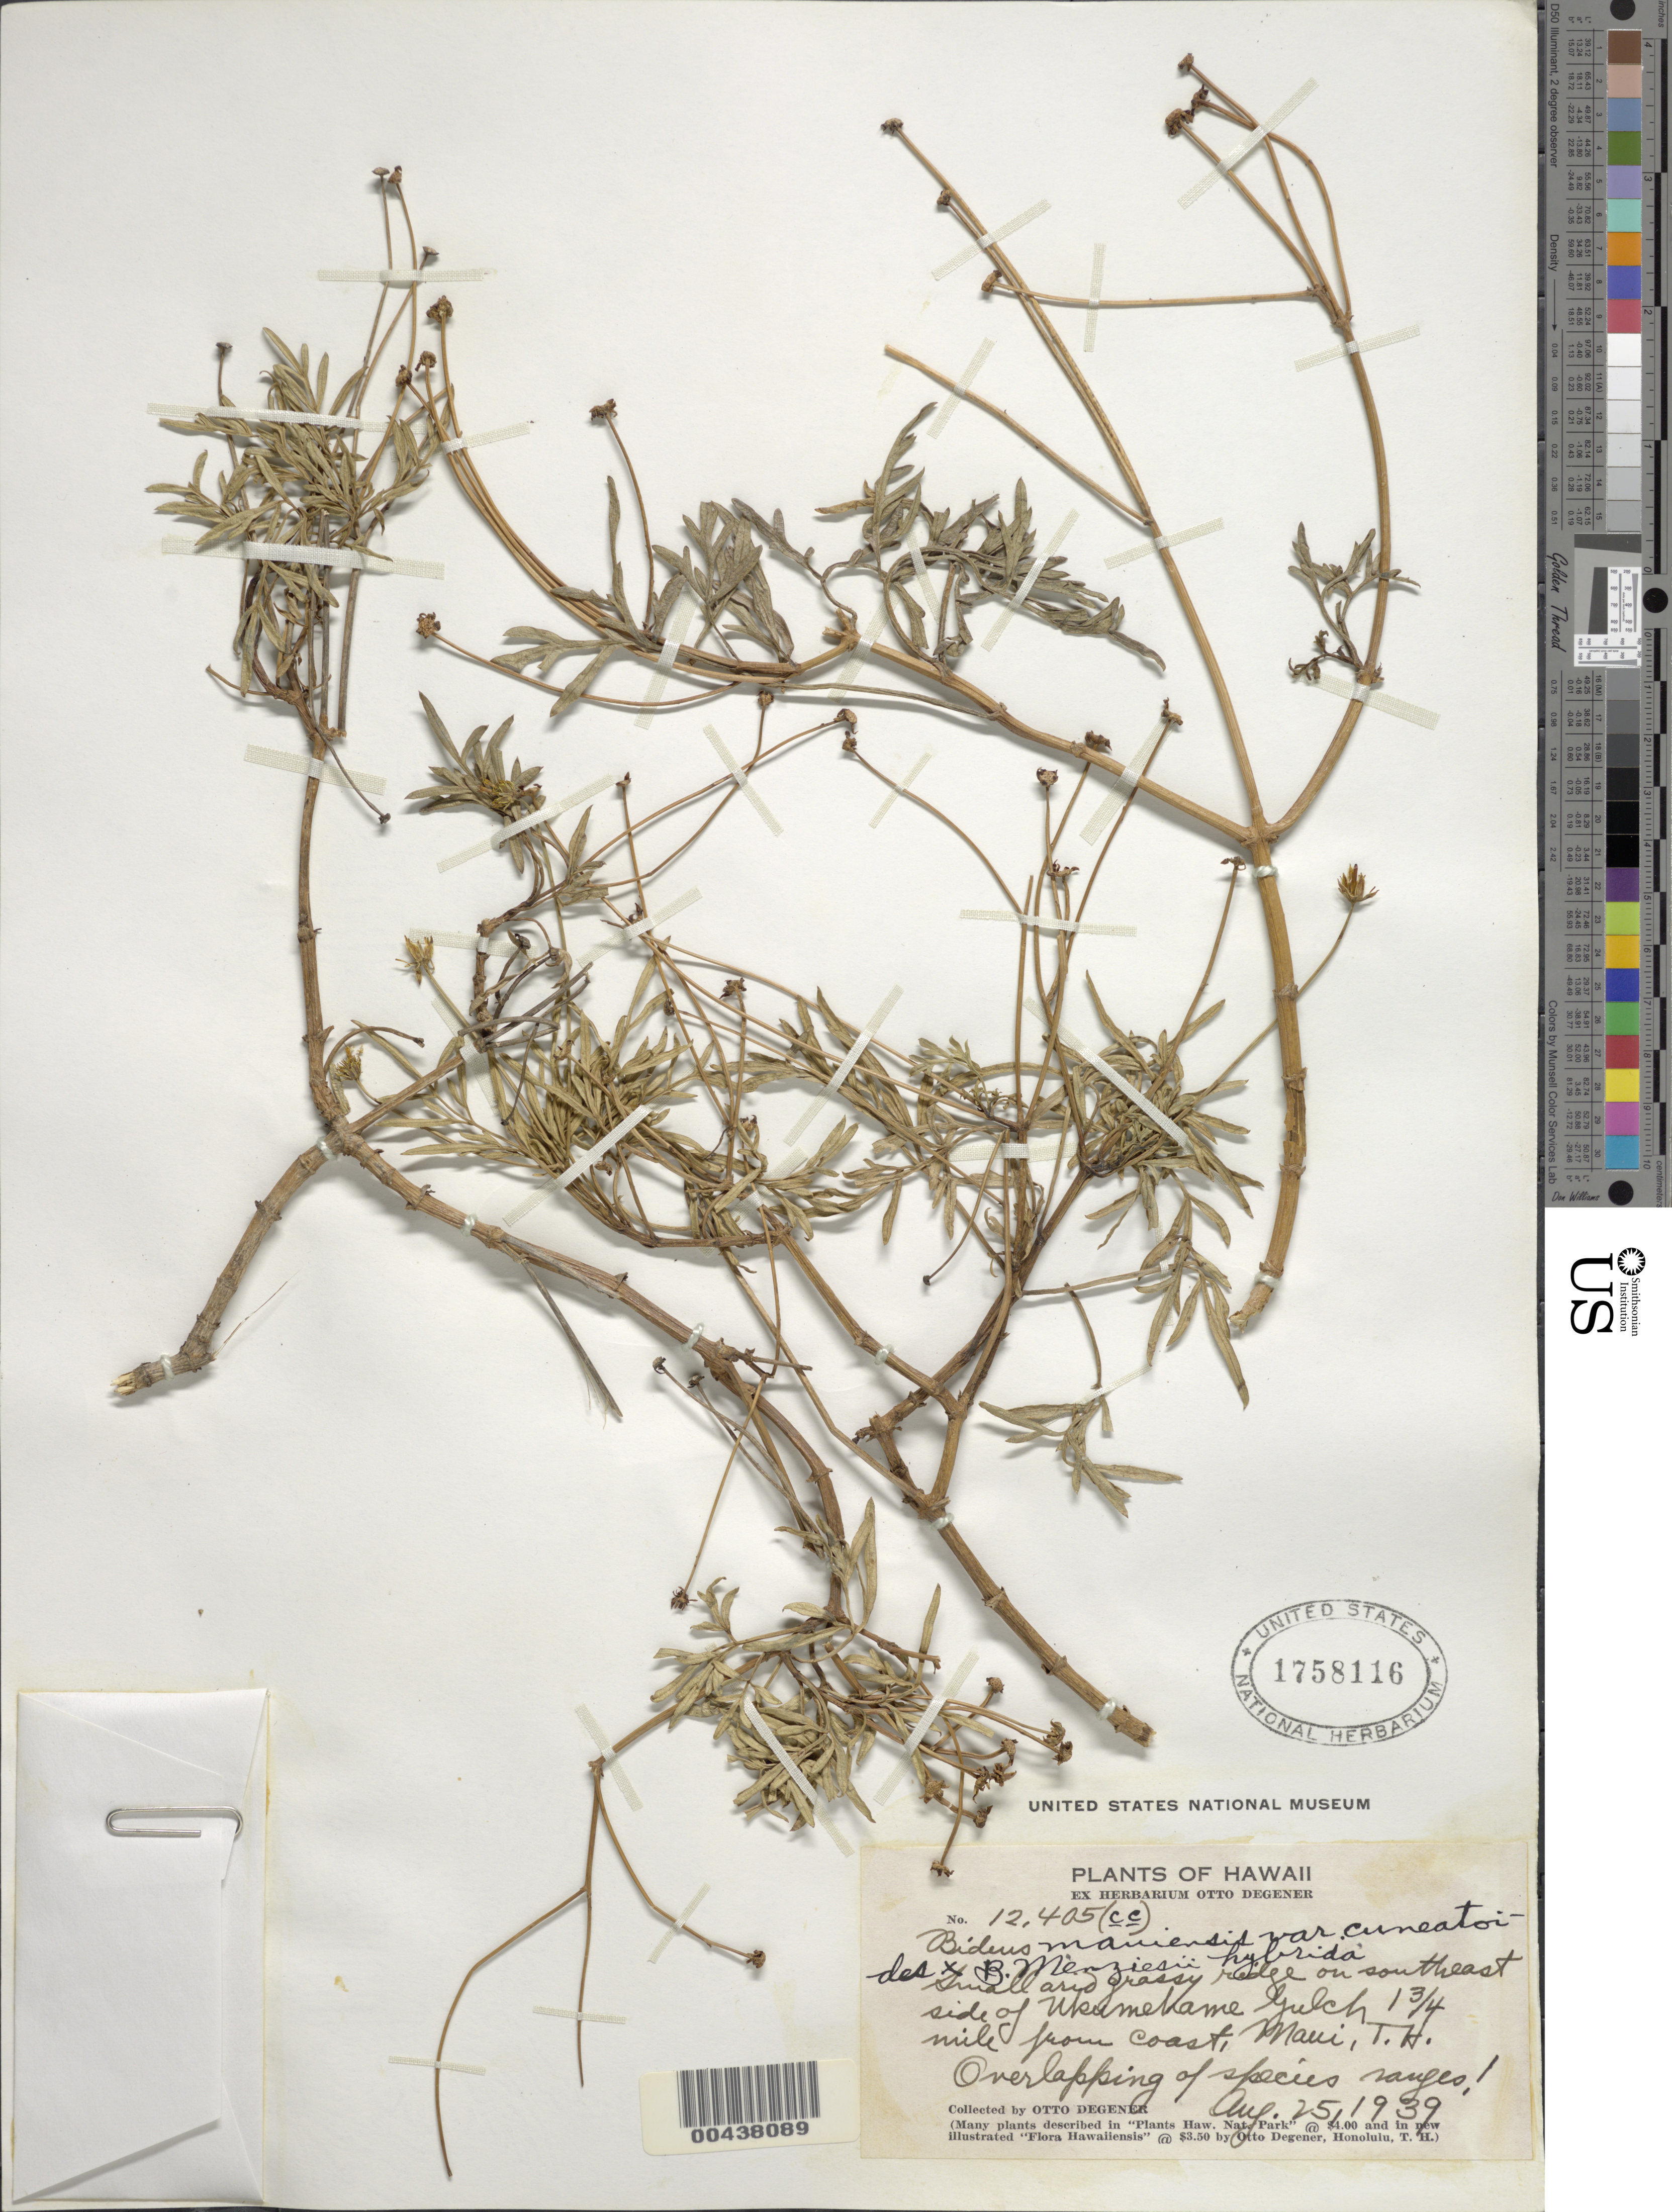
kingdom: Plantae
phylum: Tracheophyta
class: Magnoliopsida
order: Asterales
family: Asteraceae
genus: Bidens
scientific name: Bidens menziesii var. hybrid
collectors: O. Degener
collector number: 12405cc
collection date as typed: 25 Aug 1939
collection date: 1939-08-25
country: United States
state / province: Hawaii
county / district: Maui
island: Maui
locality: Ridge on SE side of Ukumehame gulch 1.75 mi from coast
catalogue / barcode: US 1758116